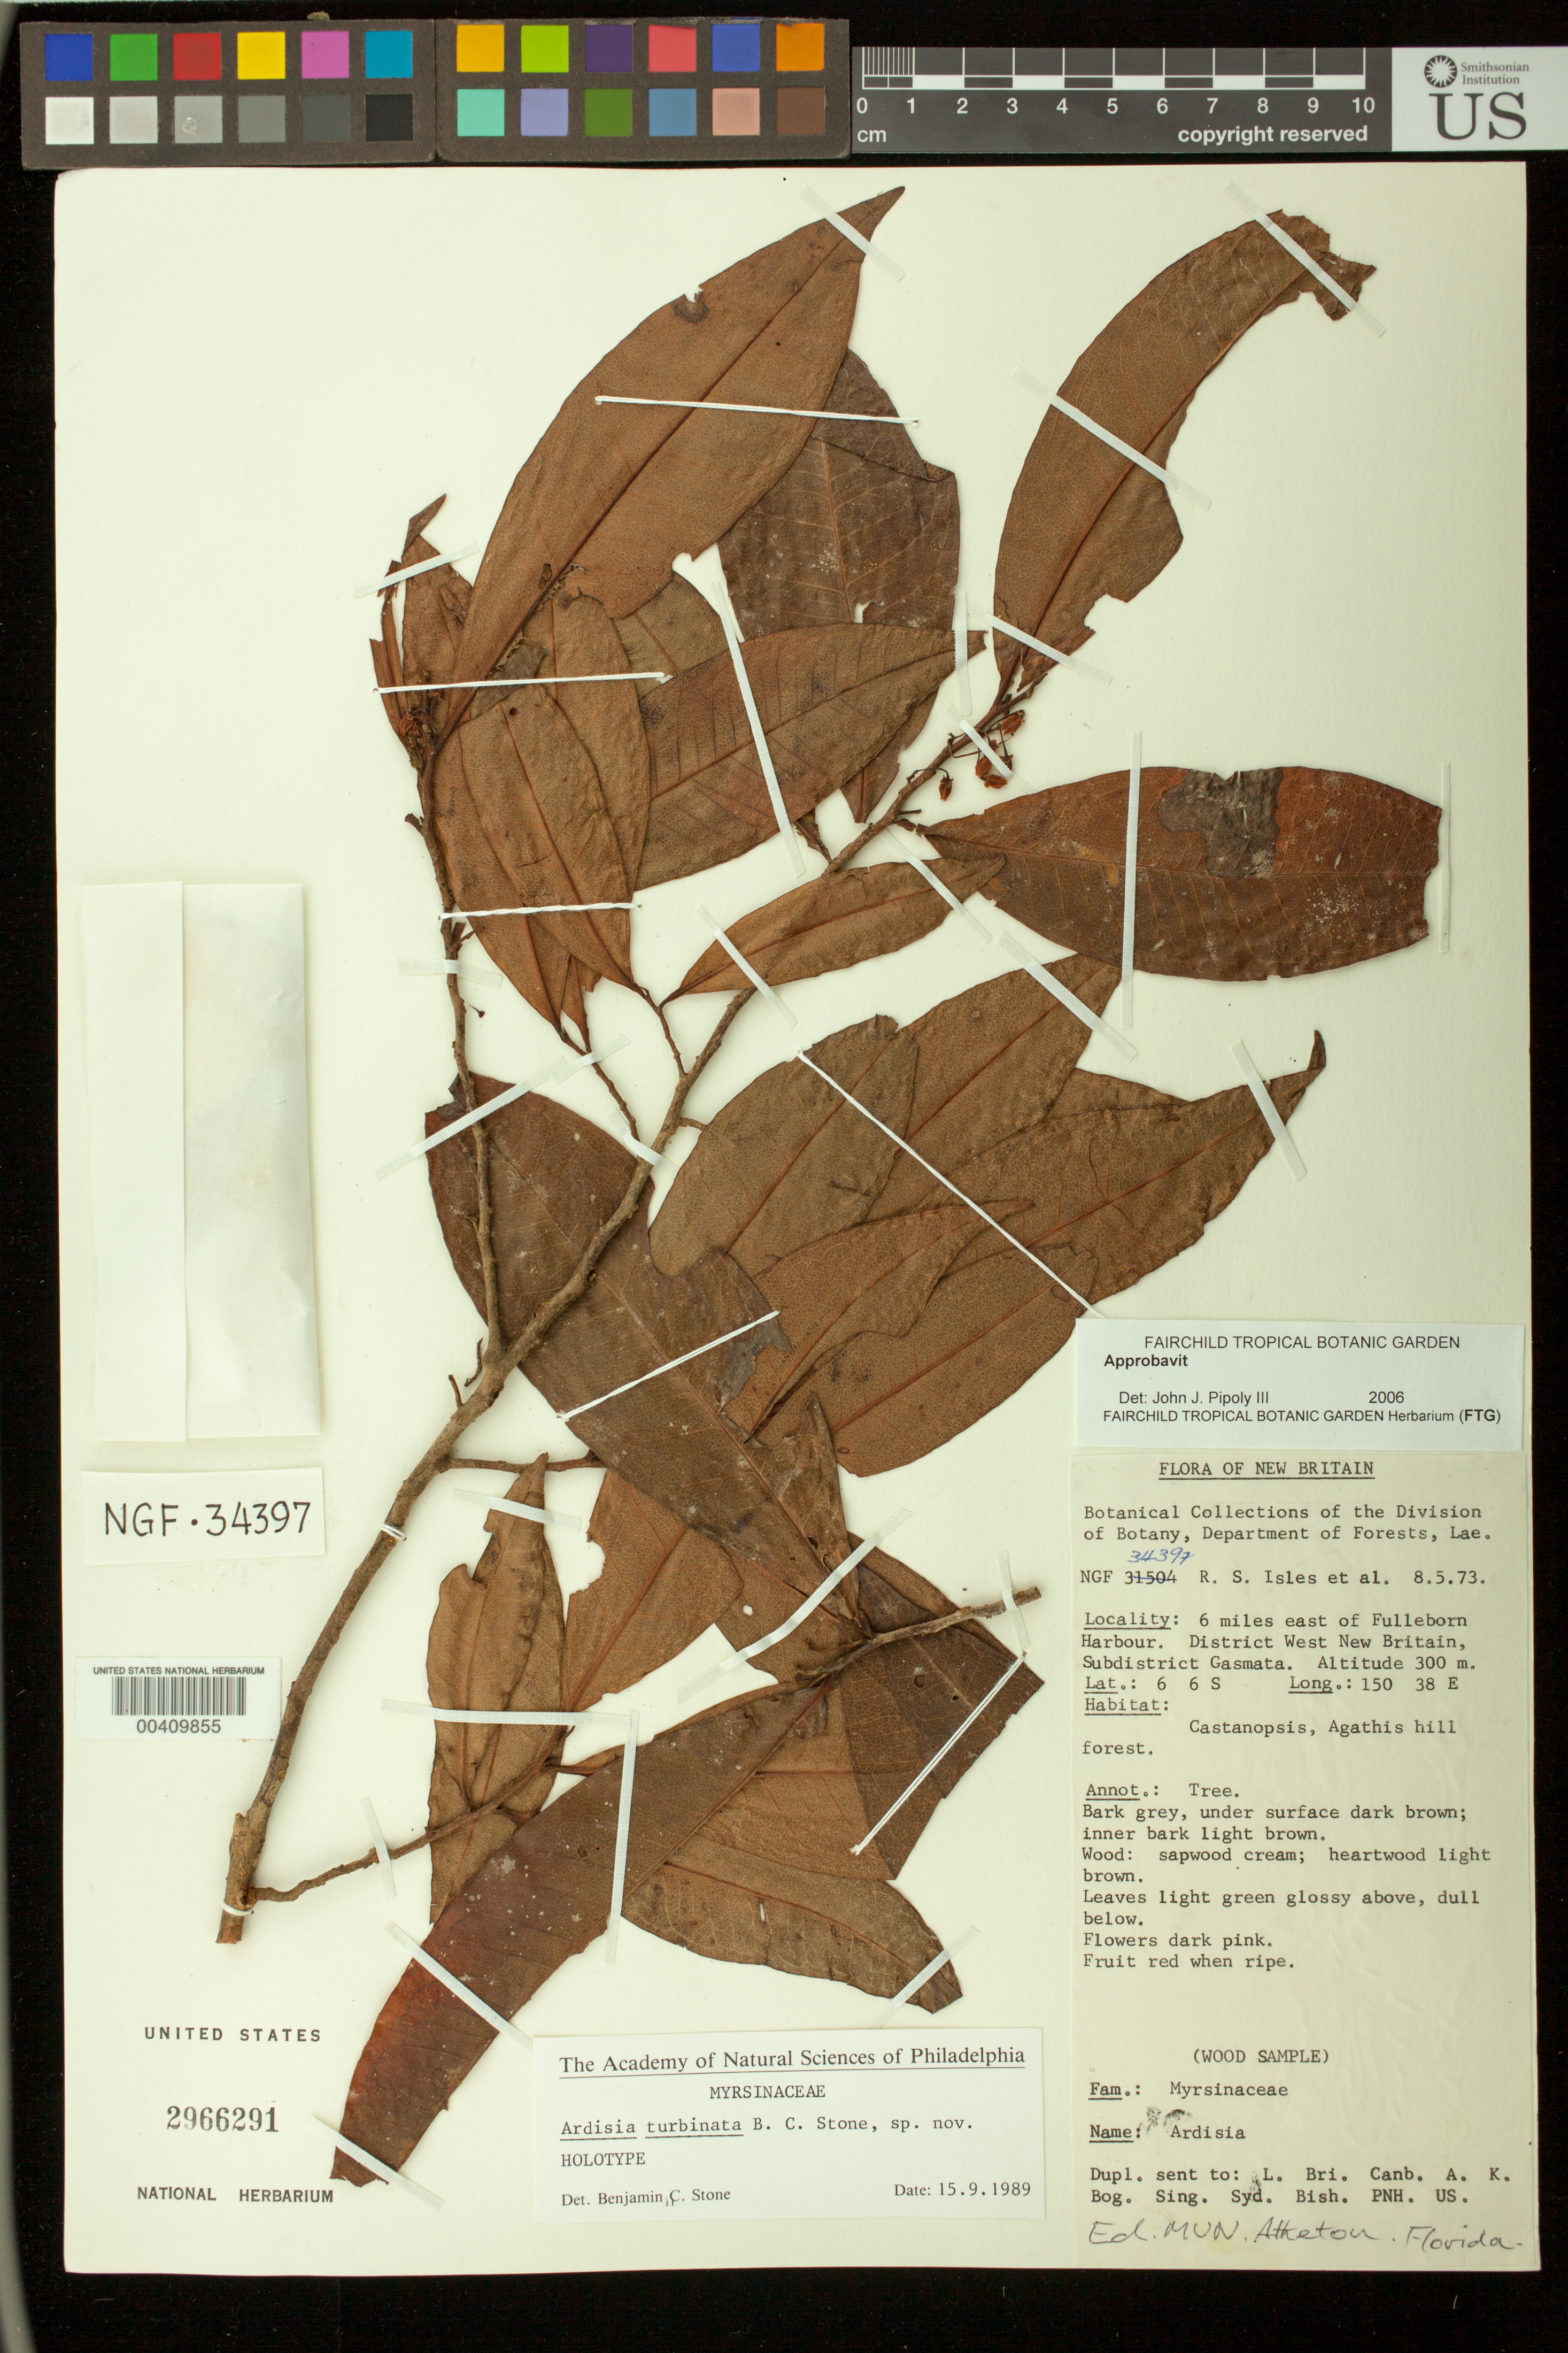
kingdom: Plantae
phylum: Tracheophyta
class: Magnoliopsida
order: Ericales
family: Primulaceae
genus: Ardisia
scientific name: Ardisia turbinata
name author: B.C. Stone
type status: Holotype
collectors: R. Isles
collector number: NGF 34397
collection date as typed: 08 May 1973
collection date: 1973-05-08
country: Papua New Guinea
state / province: West New Britain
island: New Britain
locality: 6 miles east of Fulleborn Harbour, district West New Britain, subdistrict Gasmata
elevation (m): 300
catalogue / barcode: US 2966291